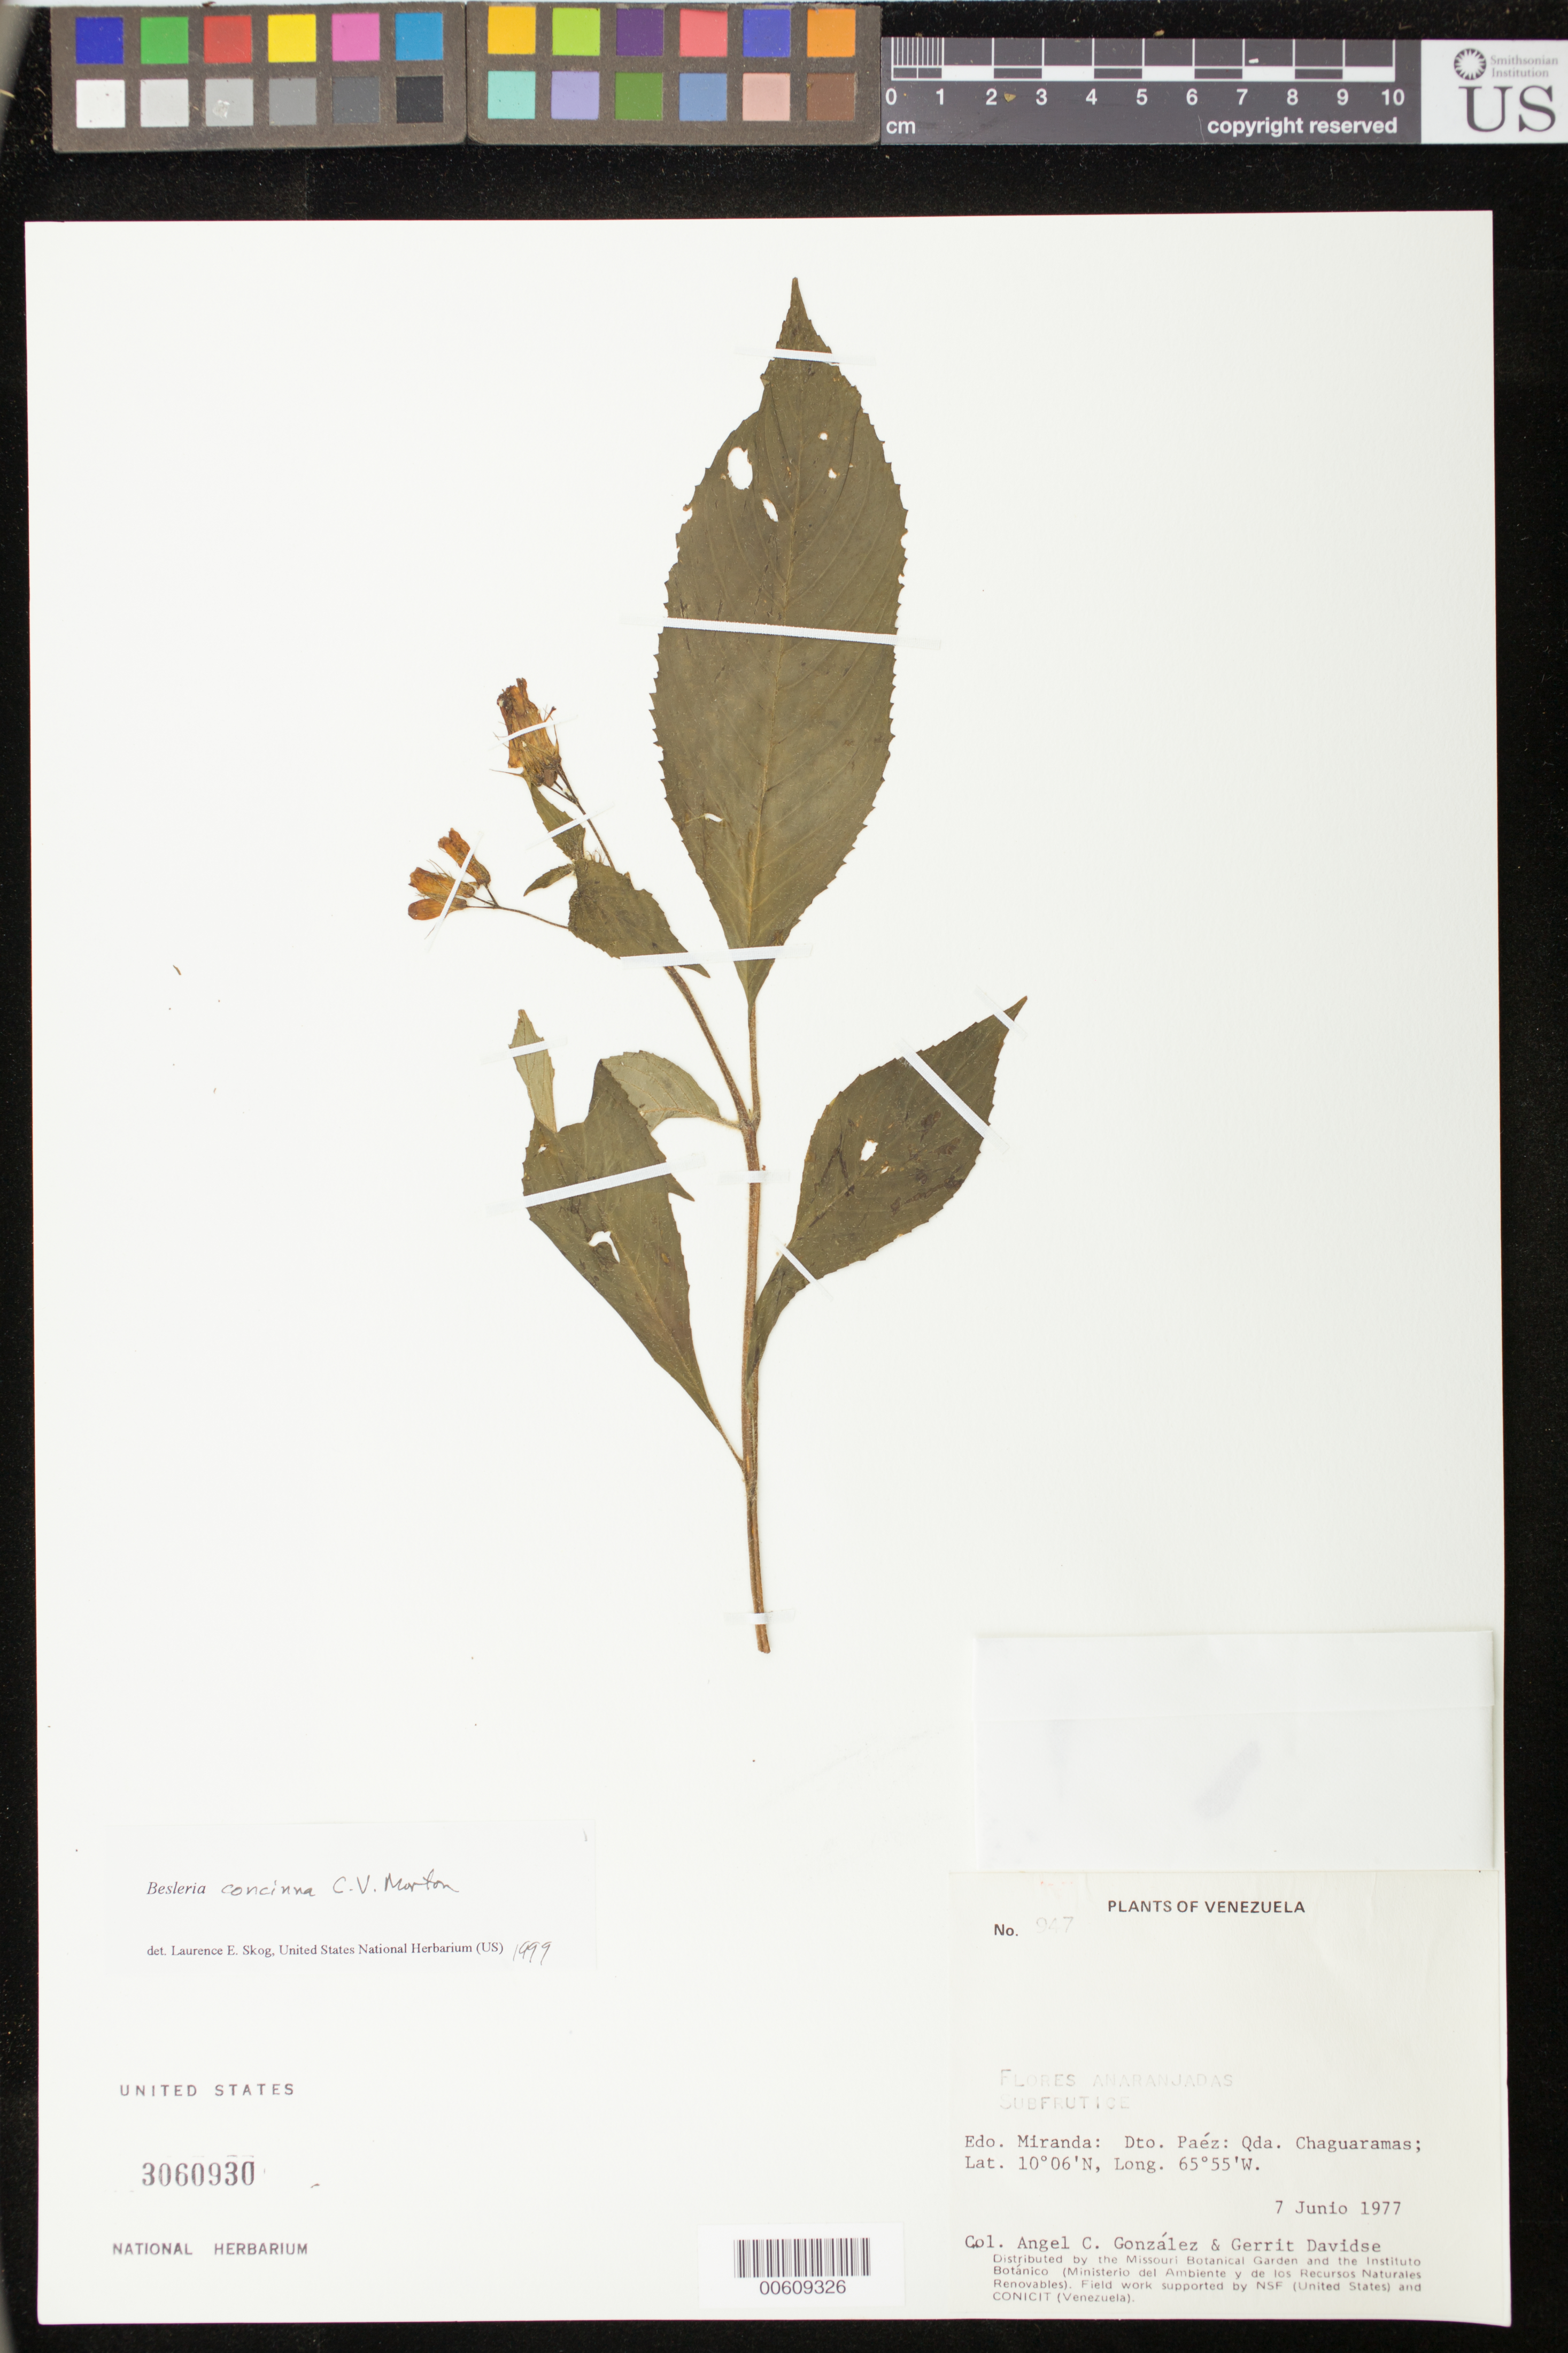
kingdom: Plantae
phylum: Tracheophyta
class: Magnoliopsida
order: Lamiales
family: Gesneriaceae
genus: Besleria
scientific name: Besleria concinna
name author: C.V. Morton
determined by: Skog, Laurence E.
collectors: A. C. González & G. Davidse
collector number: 947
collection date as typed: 07 Jun 1977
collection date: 1977-06-07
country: Venezuela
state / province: Miranda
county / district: Páez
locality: Dto. Paéz: Qda. Chaguaramas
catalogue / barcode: US 3060930